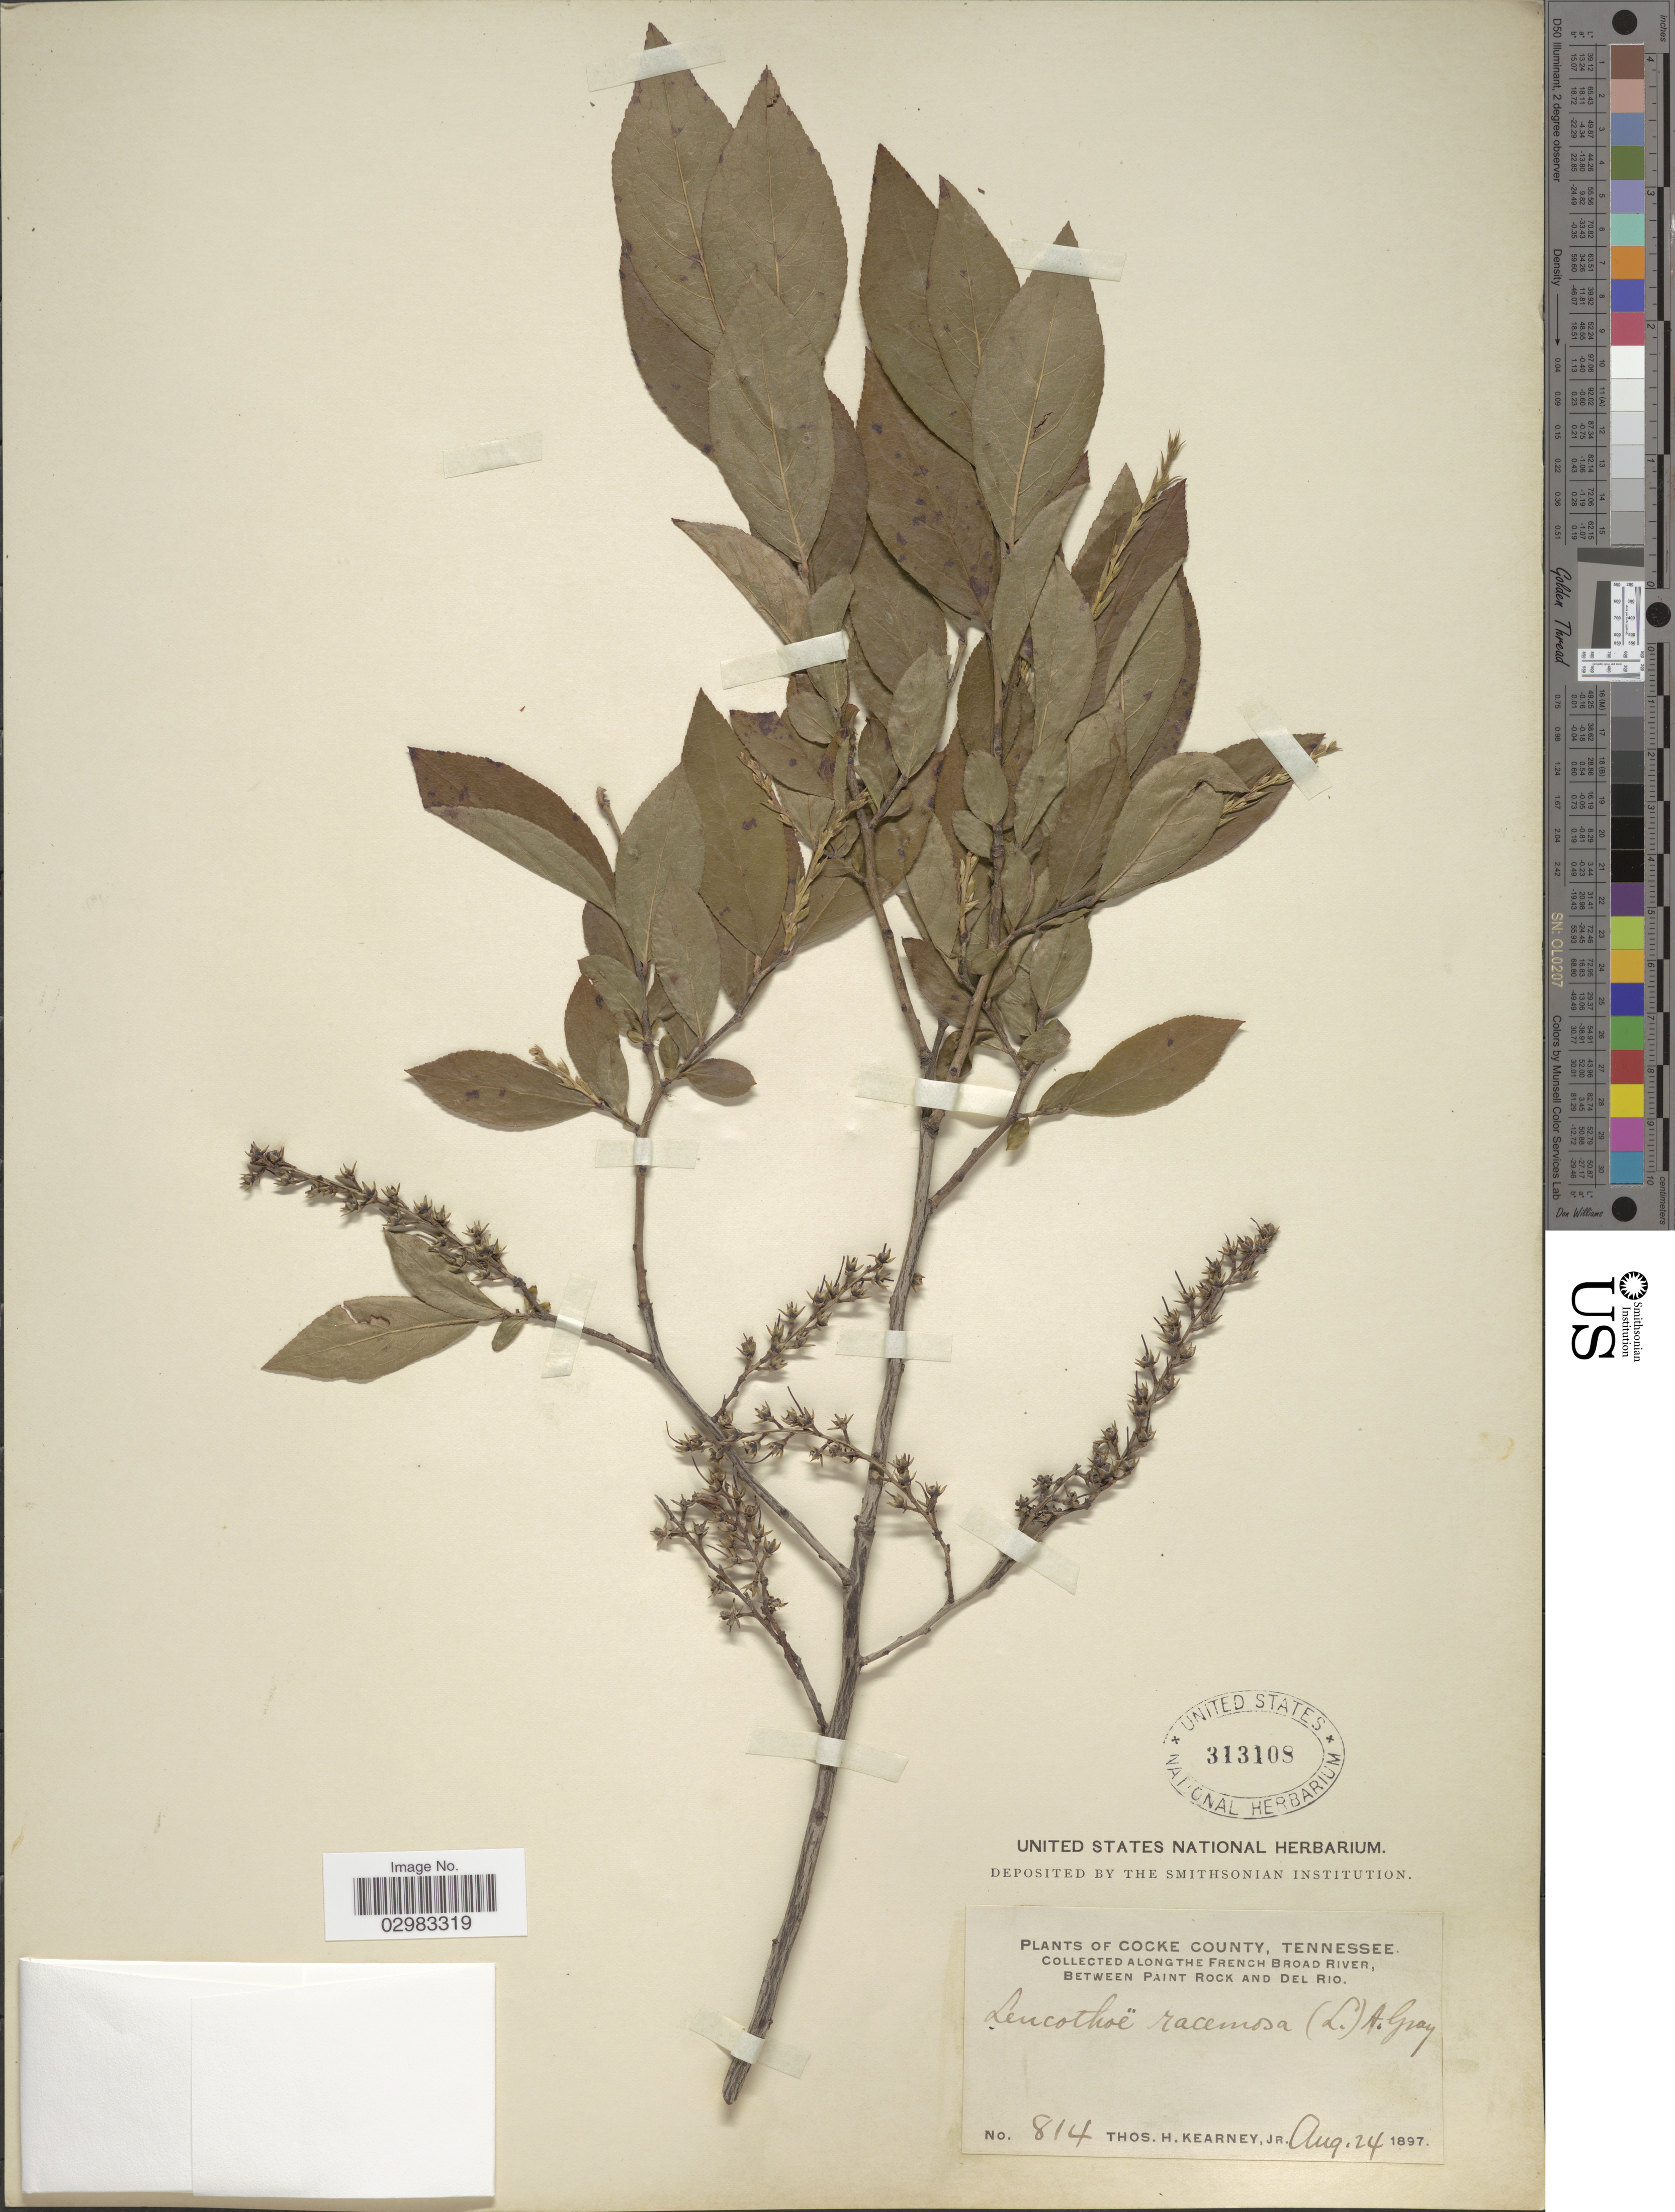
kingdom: Plantae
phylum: Tracheophyta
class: Magnoliopsida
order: Ericales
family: Ericaceae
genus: Leucothoe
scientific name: Leucothoë racemosa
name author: (L.) A. Gray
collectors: T. H. Kearney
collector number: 814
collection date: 1897-08-24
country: United States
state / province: Tennessee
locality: Cocke County. Along the French Broad River, between Paint Rock and Del Rio.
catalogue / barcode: US 313108